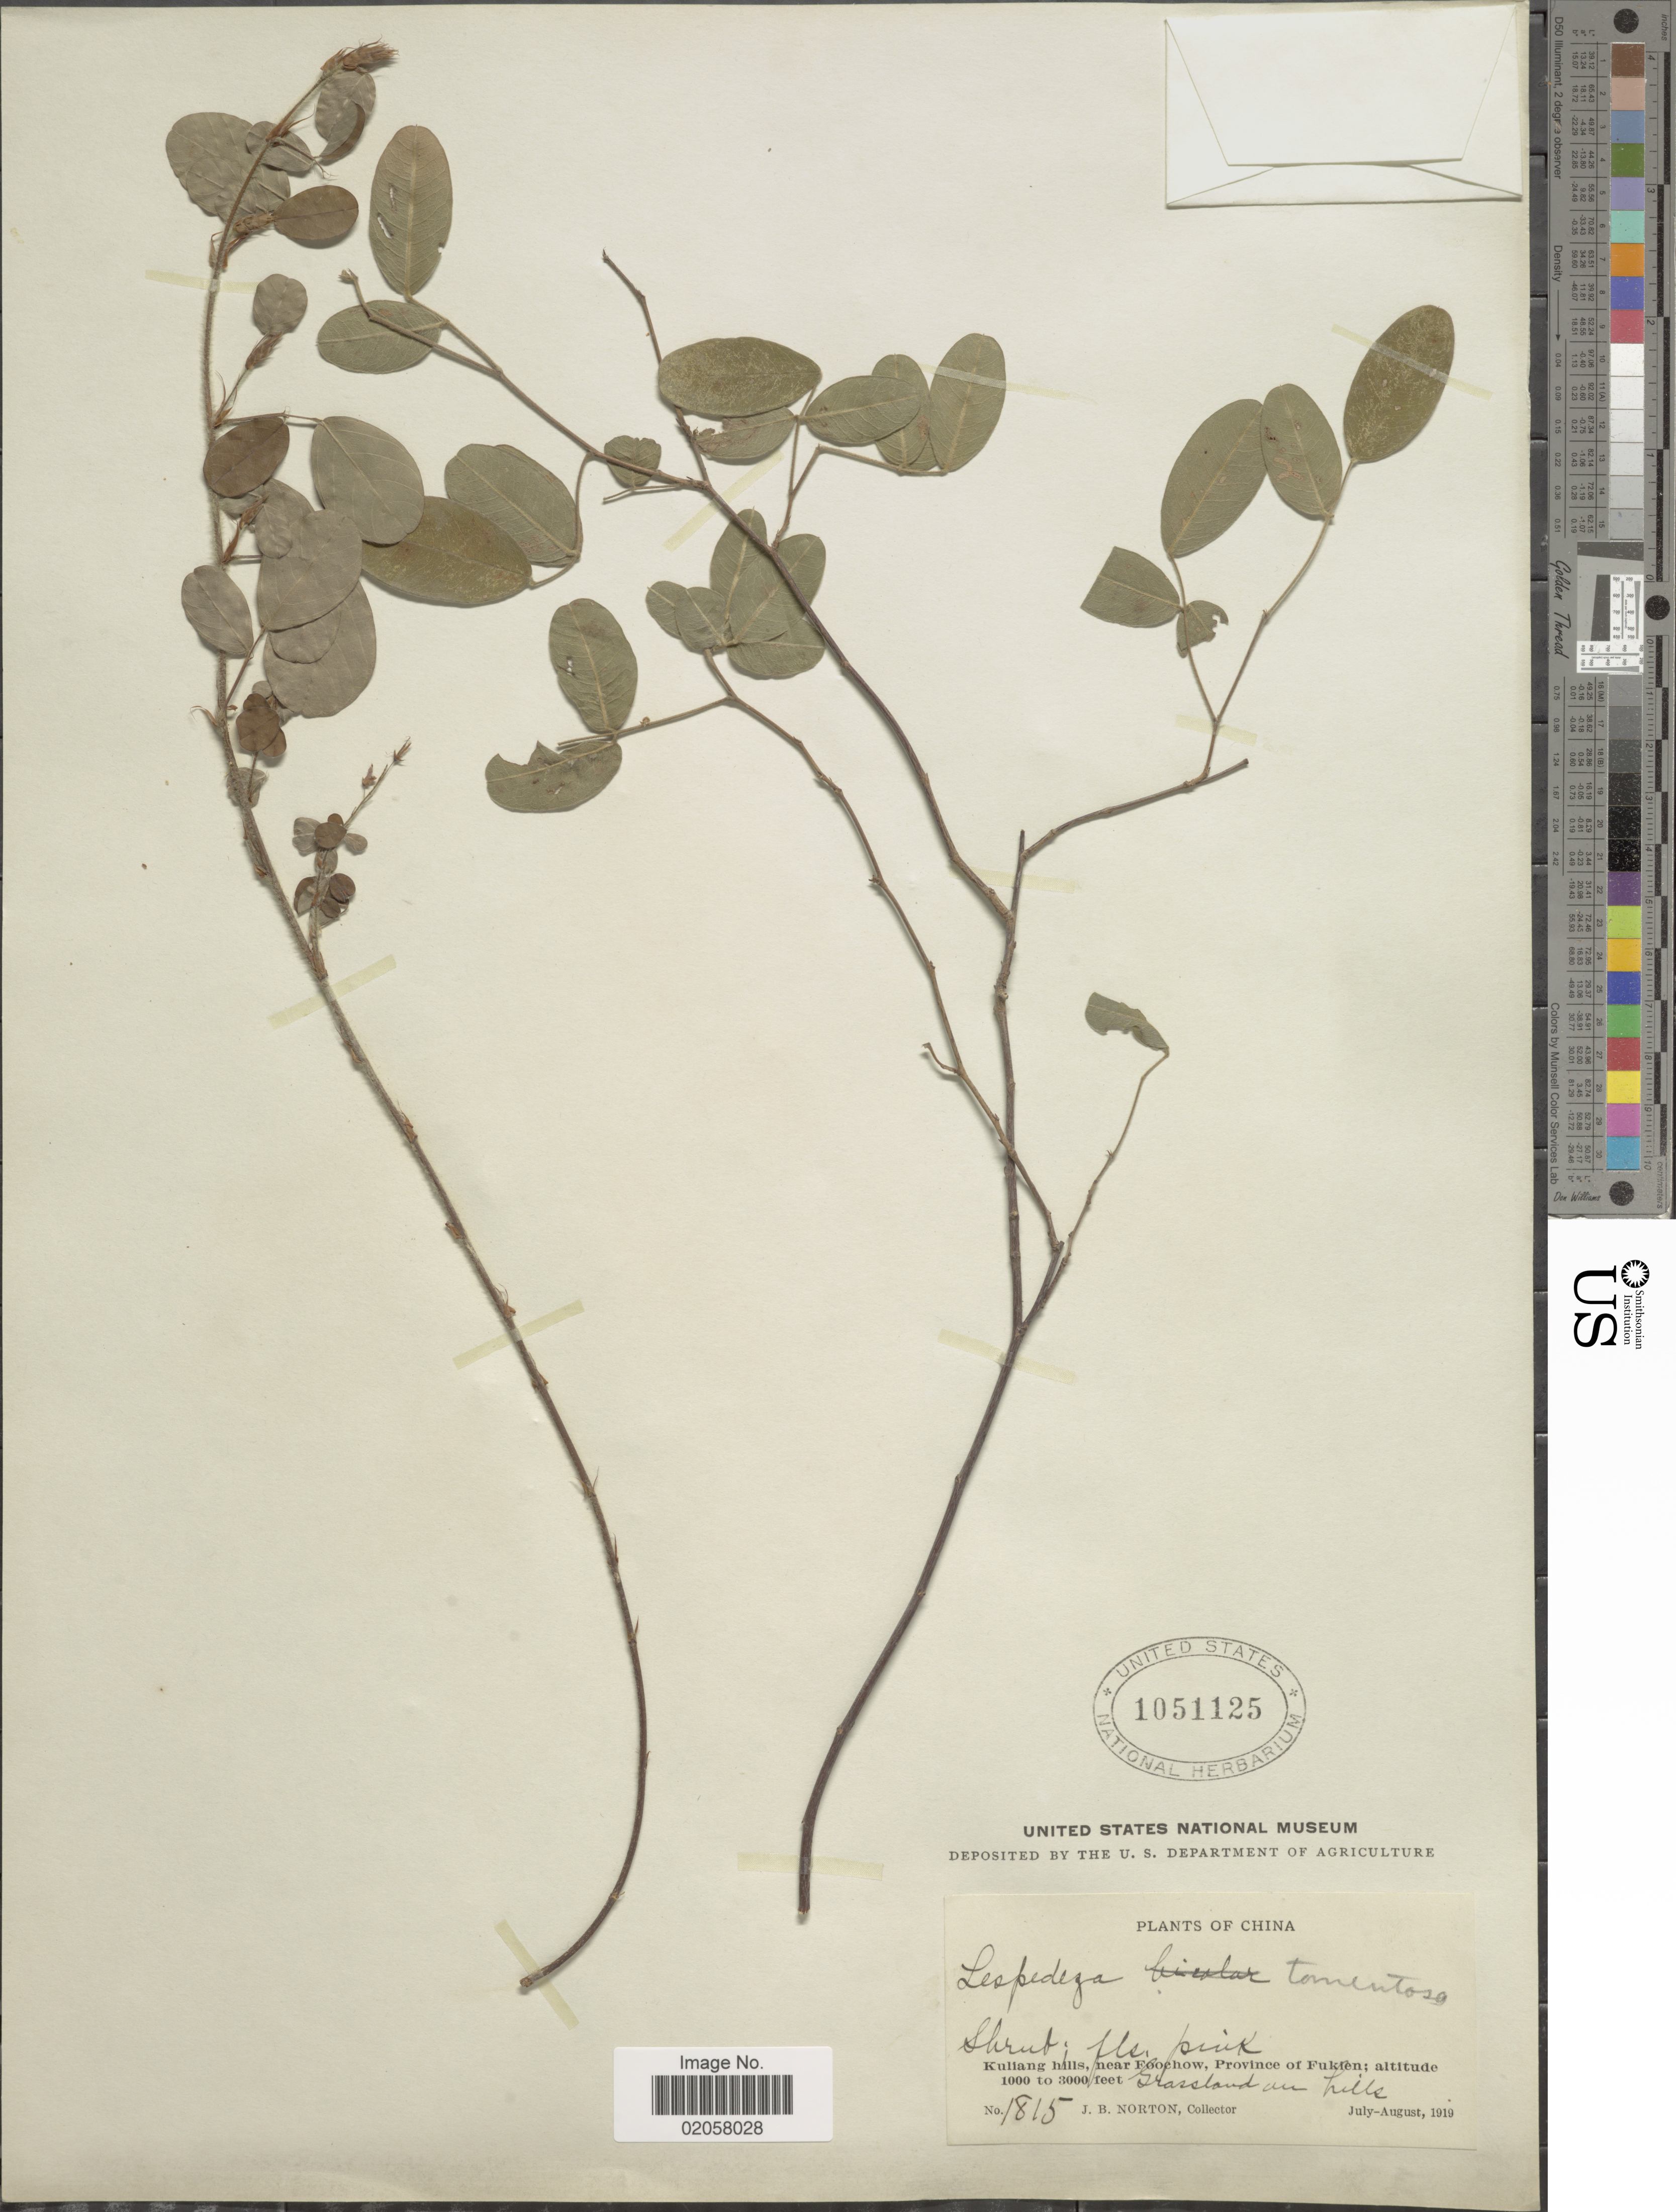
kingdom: Plantae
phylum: Tracheophyta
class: Magnoliopsida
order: Fabales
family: Fabaceae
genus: Lespedeza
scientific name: Lespedeza tomentosa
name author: (Thunb.) Siebold ex Maxim.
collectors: J. B. Norton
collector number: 1815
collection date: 1919-07/1919-08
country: China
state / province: Fujian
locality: Kuliang hills, near Foochow, province of Fukien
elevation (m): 305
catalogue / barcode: US 1051125